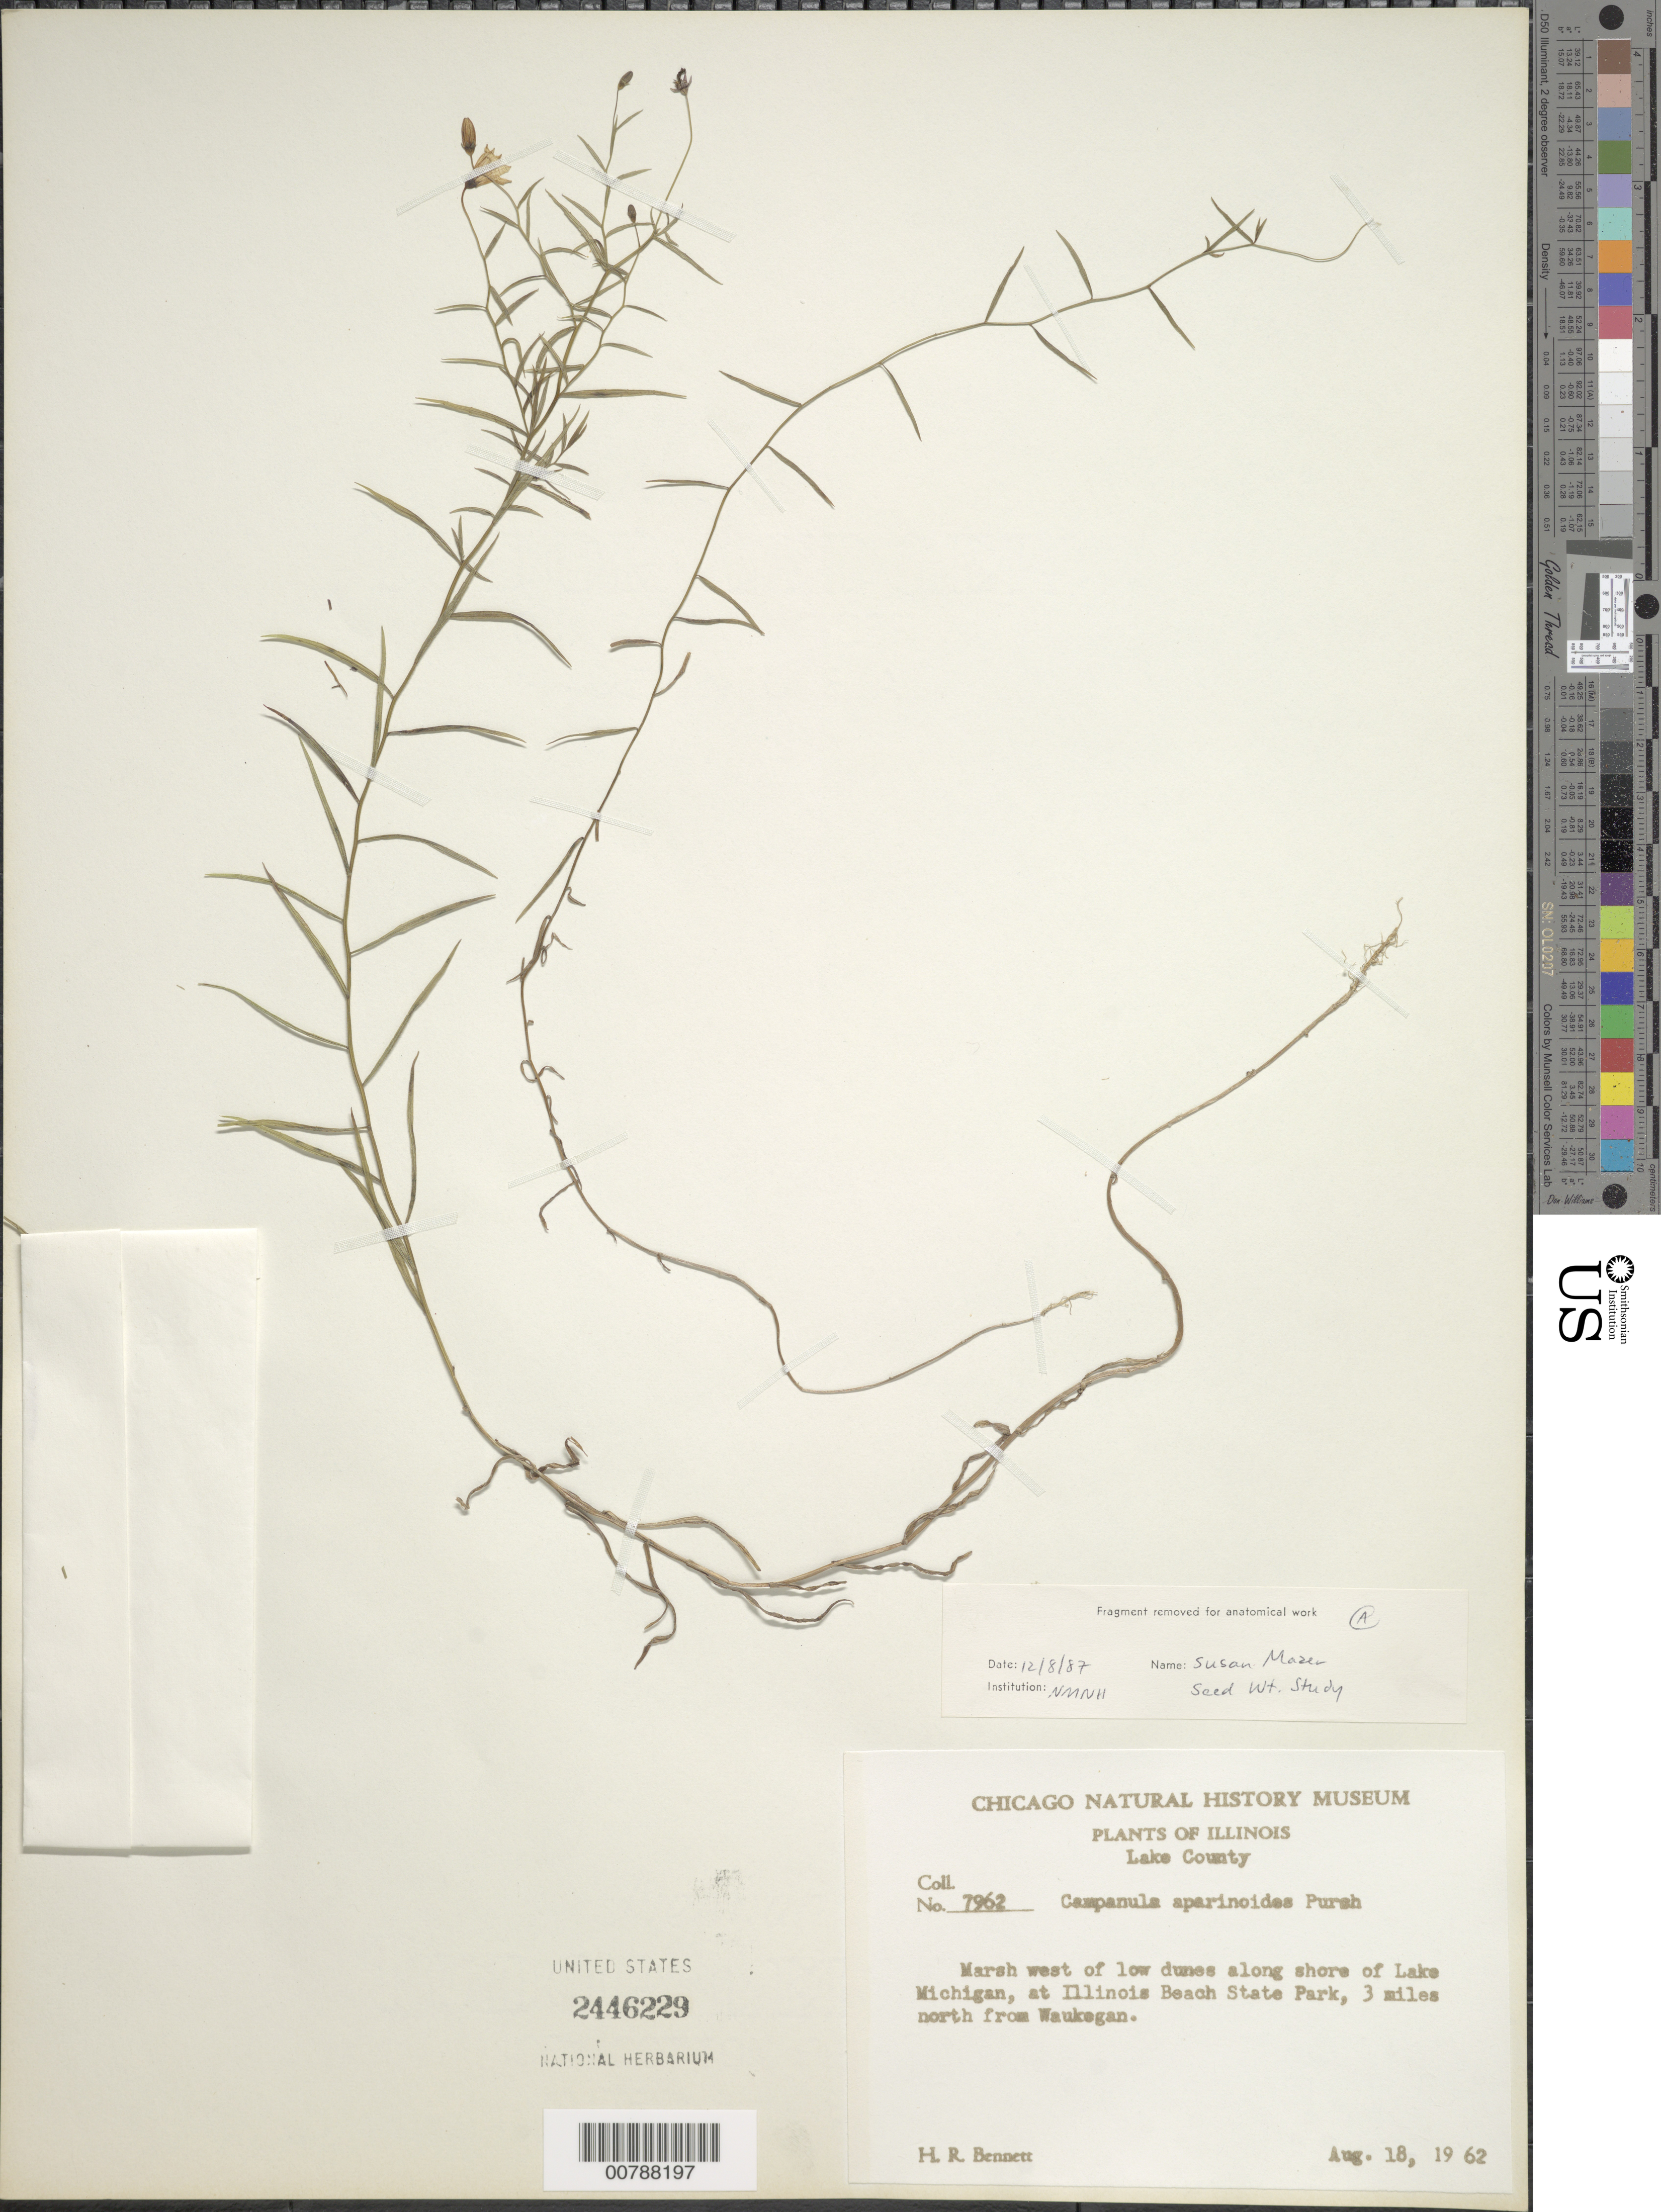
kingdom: Plantae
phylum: Tracheophyta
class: Magnoliopsida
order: Asterales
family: Campanulaceae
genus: Campanula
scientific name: Campanula aparinoides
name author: Pursh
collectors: H. R. Bennett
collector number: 7962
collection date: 1962-08-18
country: United States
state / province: Illinois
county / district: Lake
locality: Shore of Lake Michigan, at Illinois Beach State Park, 3 miles north of Waukegan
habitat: Marsh west of low dunes along shore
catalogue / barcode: US 2446229